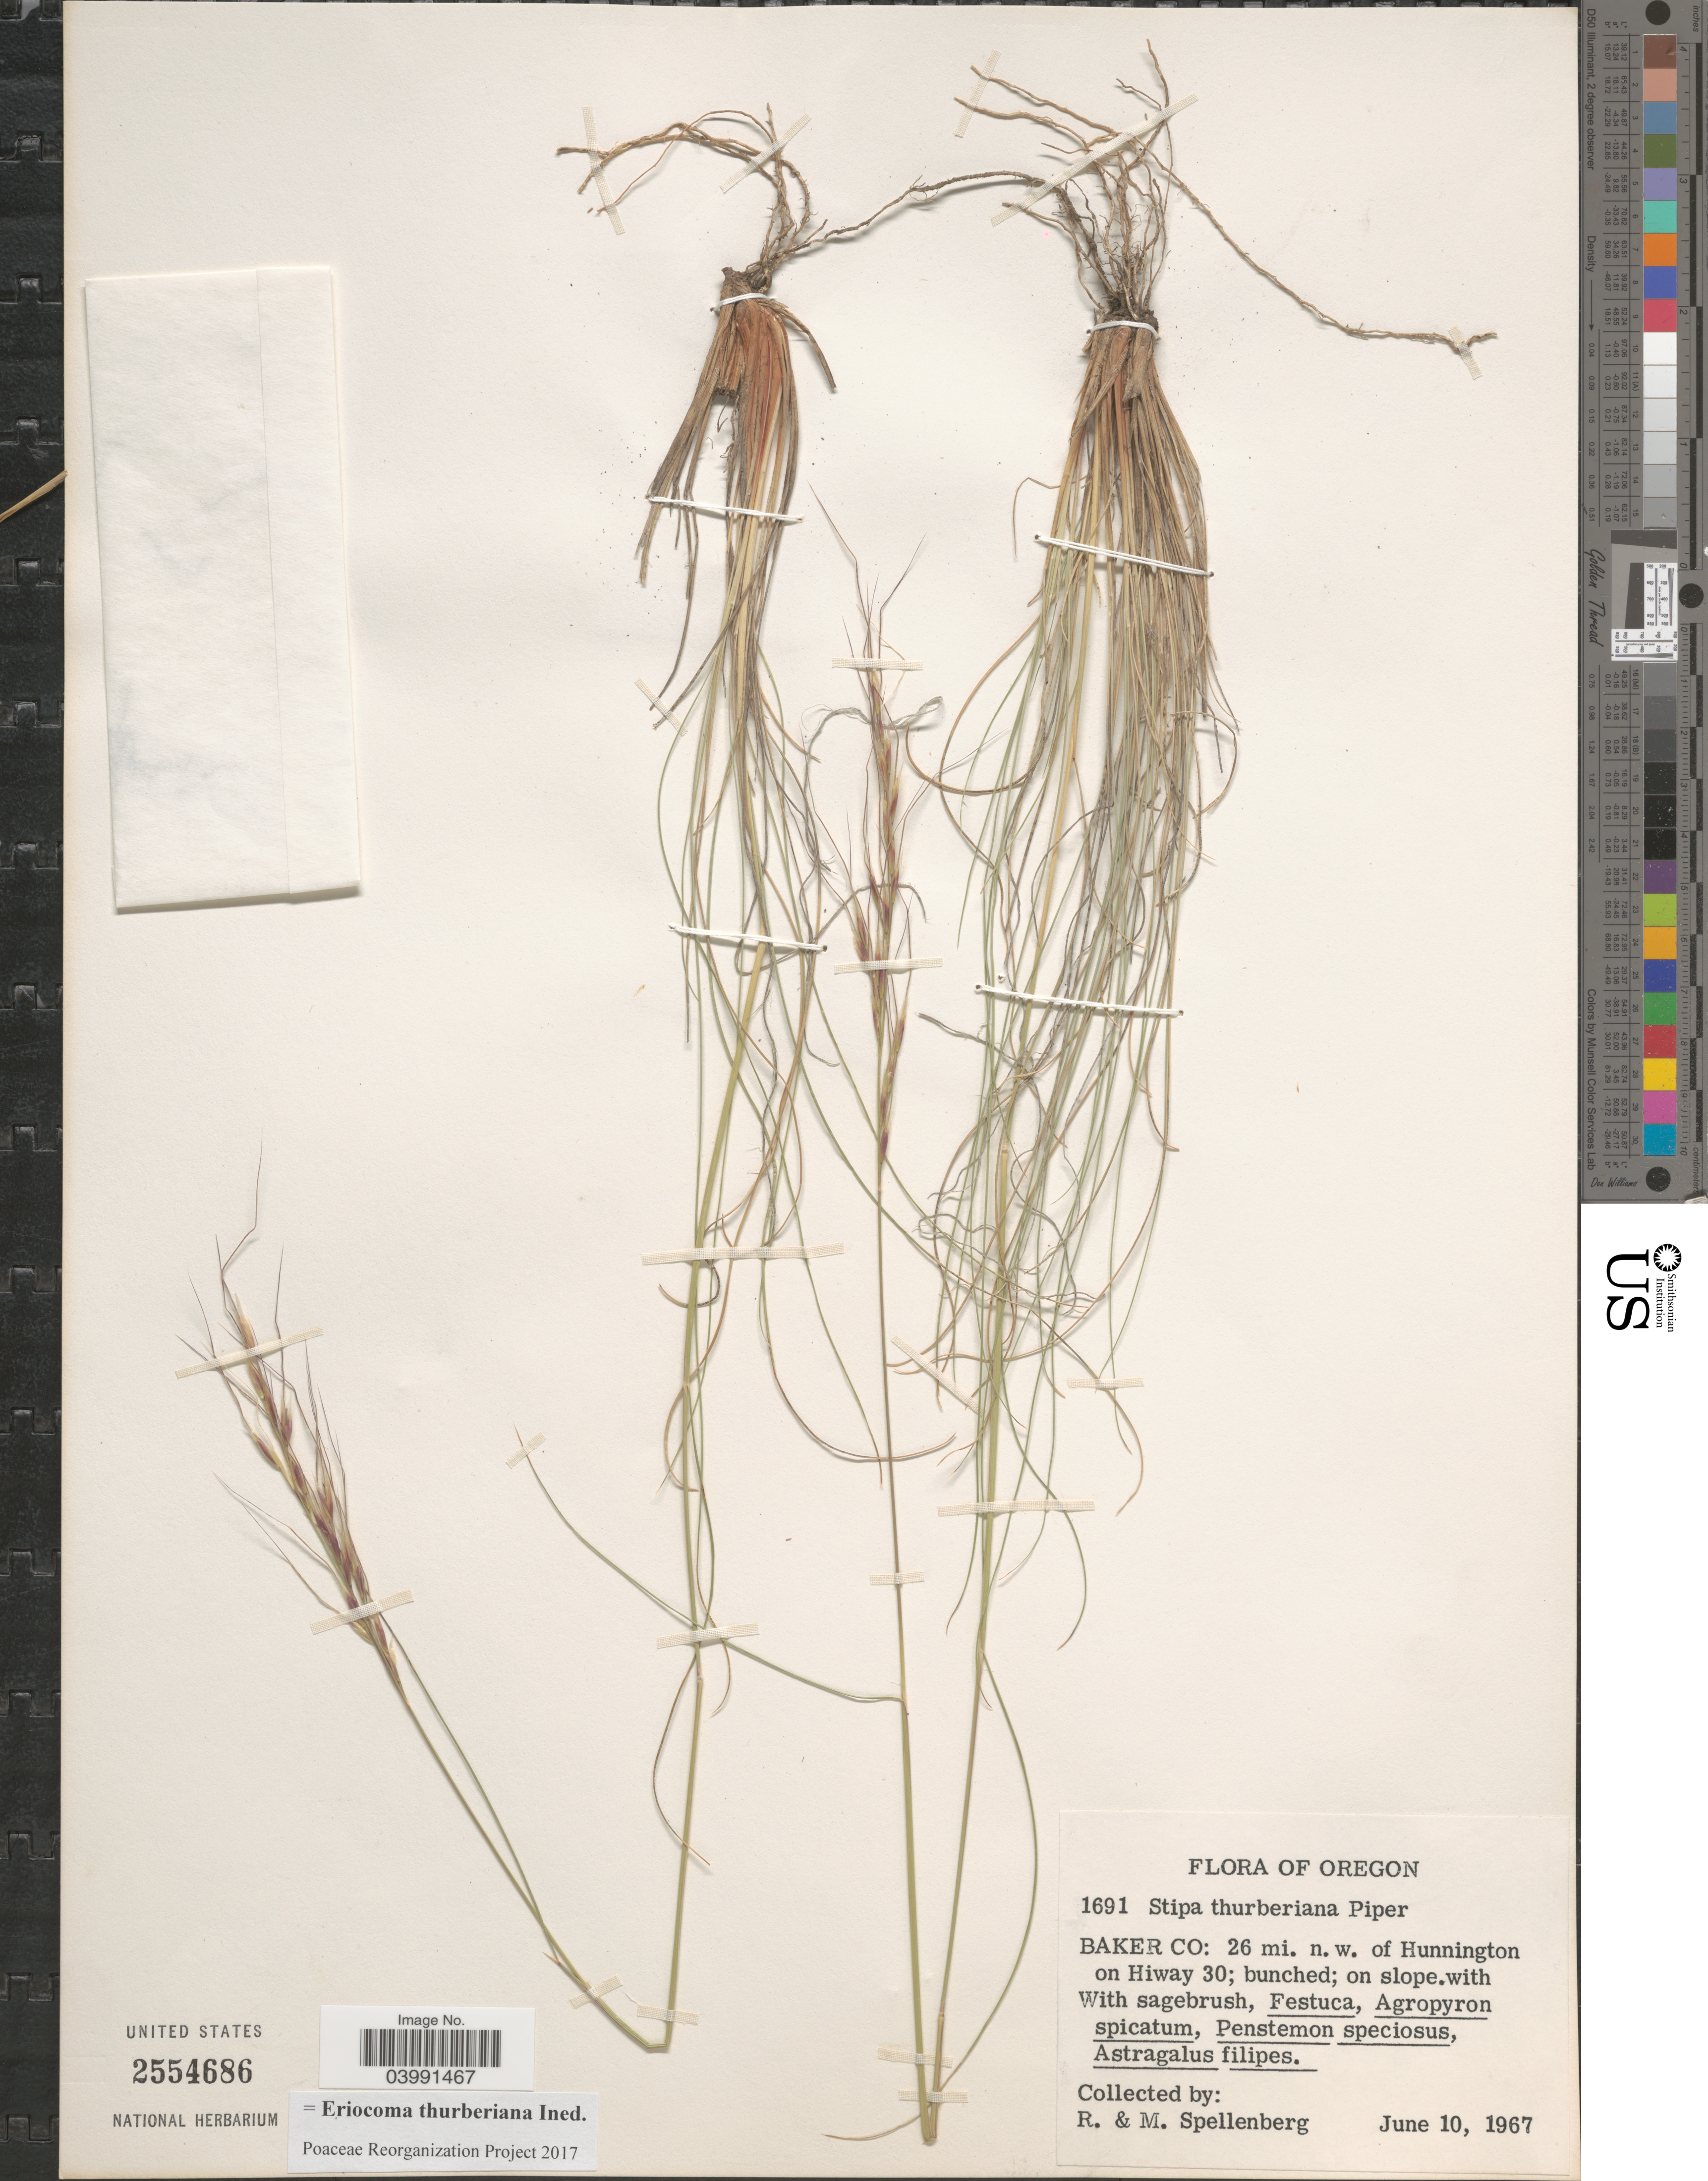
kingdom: Plantae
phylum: Tracheophyta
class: Liliopsida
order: Poales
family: Poaceae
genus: Eriocoma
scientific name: Eriocoma thurberiana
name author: (Piper) Romasch.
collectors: R. Spellenberg & Spellenberg, M.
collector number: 1691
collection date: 1967-06-10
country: United States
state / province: Oregon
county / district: Baker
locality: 26 mi. n.w. of Hunnington on Hiway 30.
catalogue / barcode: US 2554686